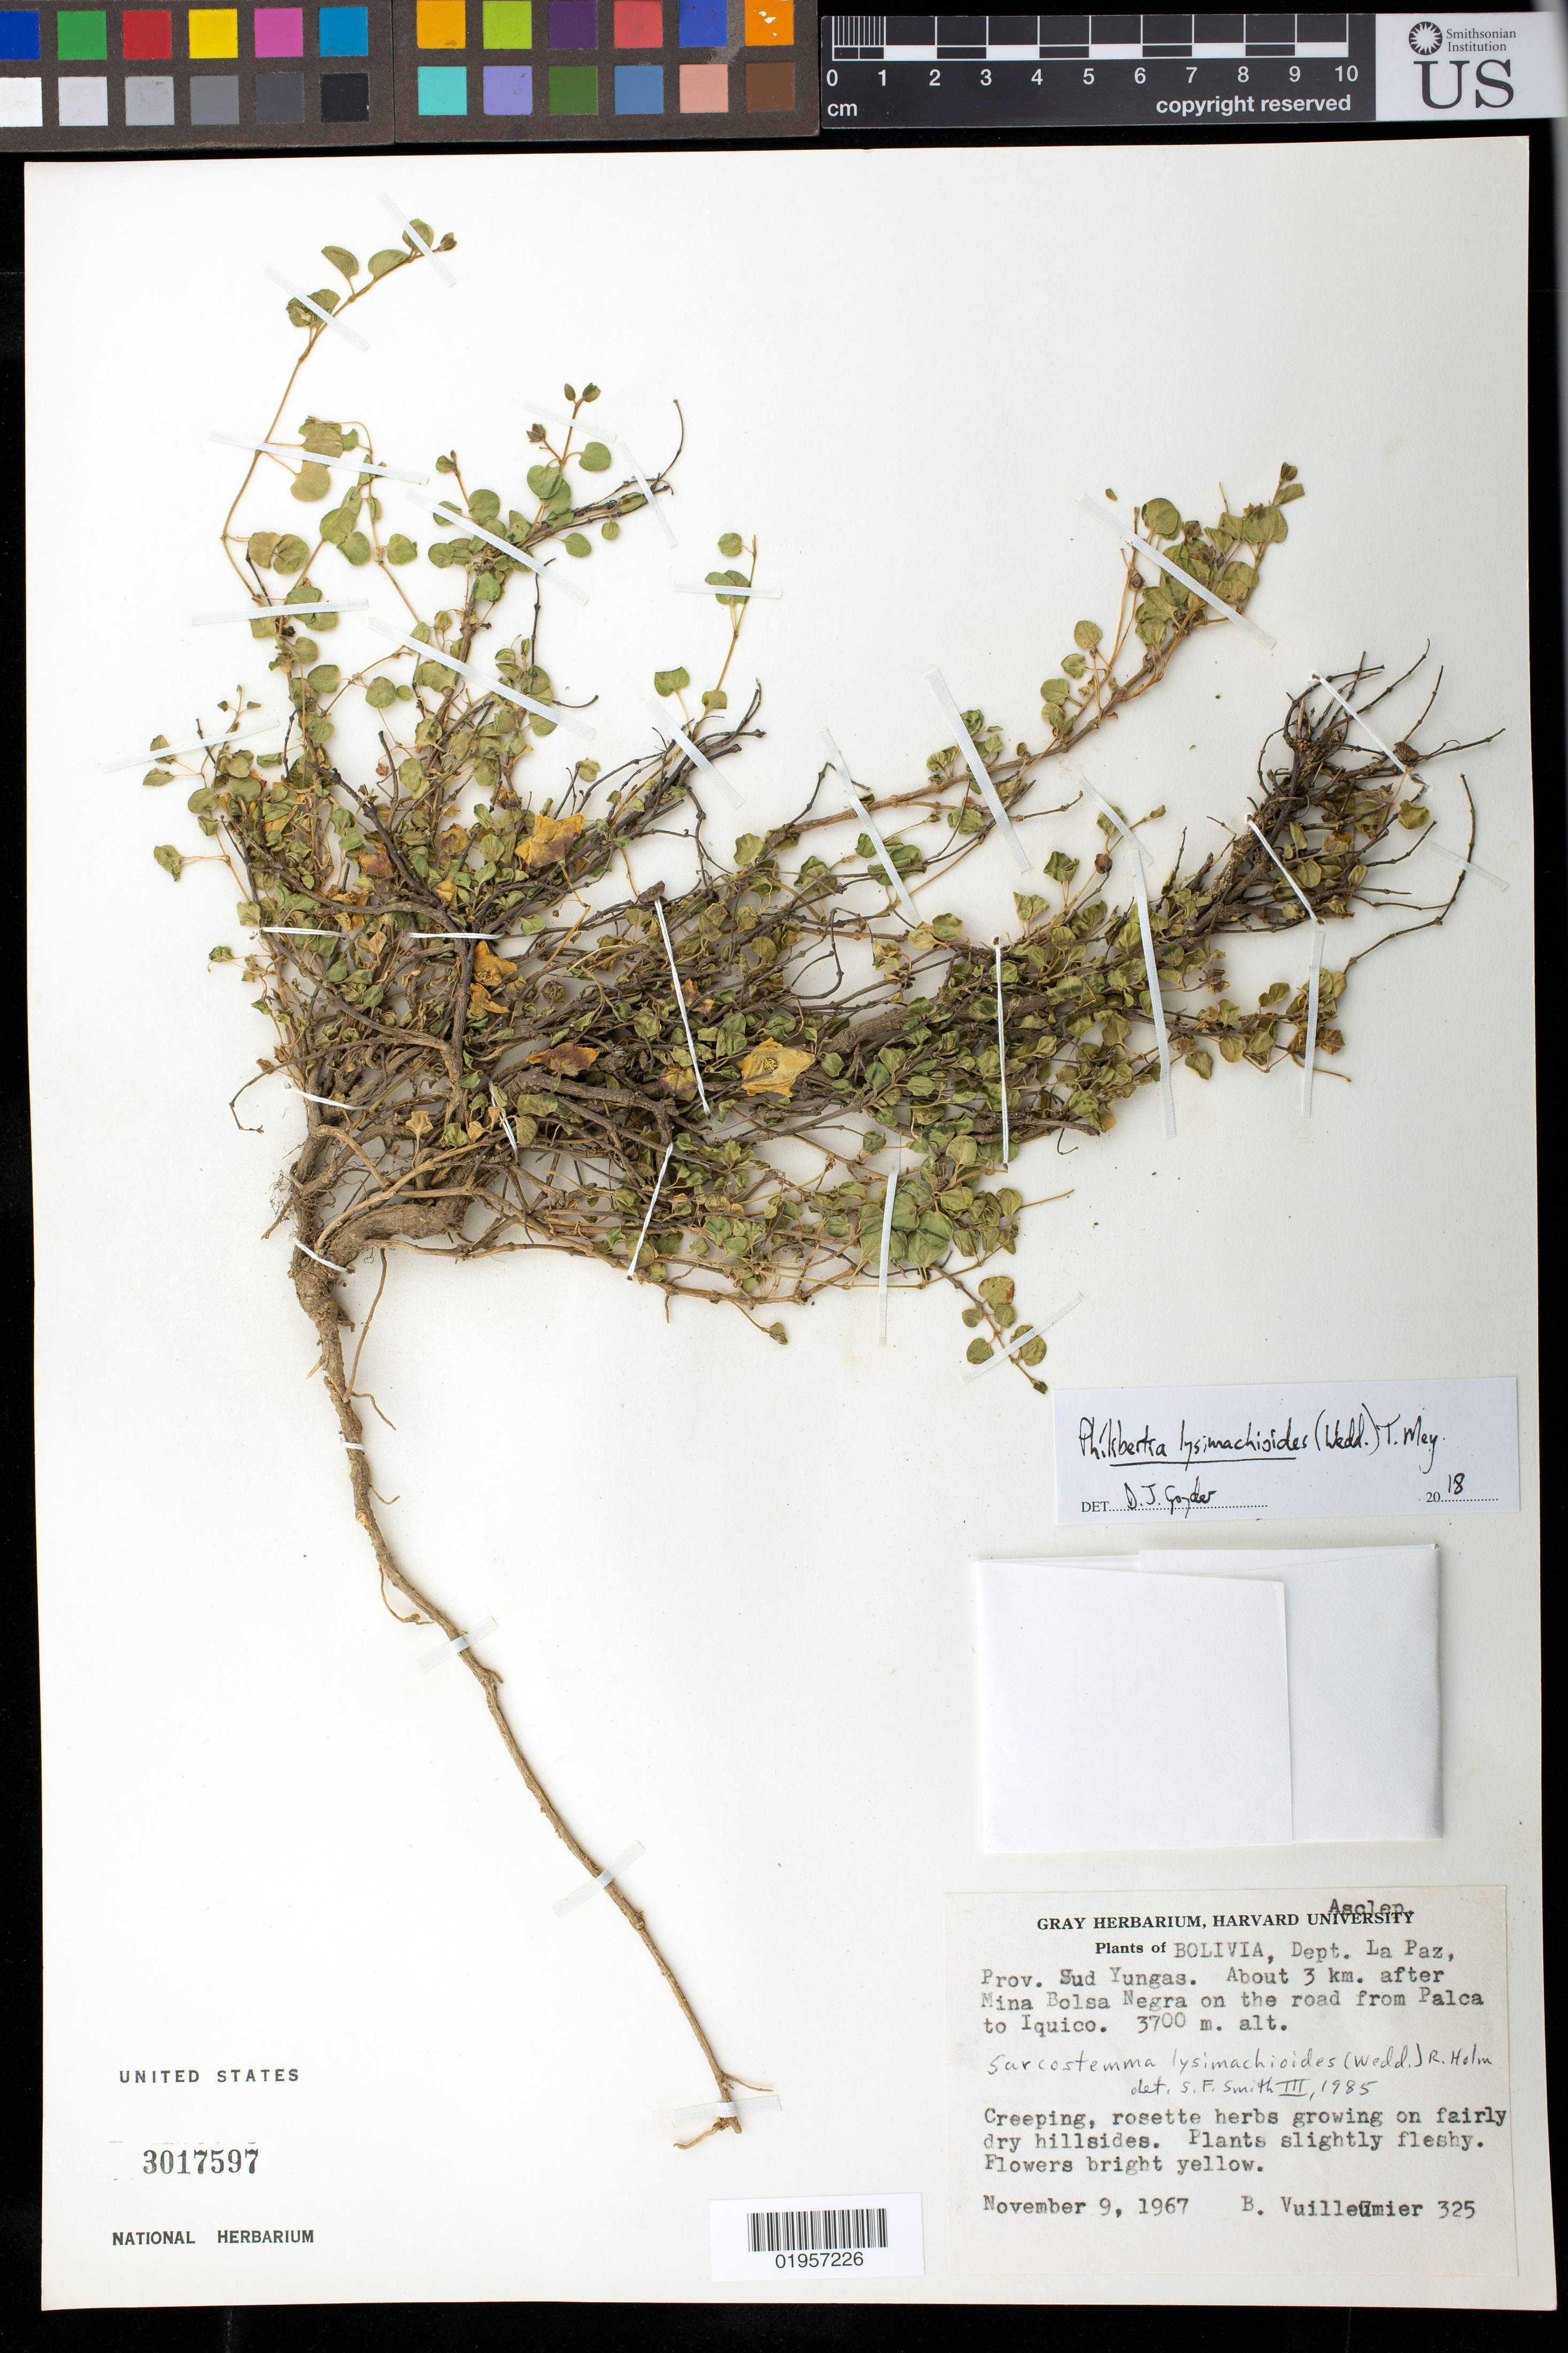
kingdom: Plantae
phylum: Tracheophyta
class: Magnoliopsida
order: Gentianales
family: Apocynaceae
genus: Philibertia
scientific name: Philibertia lysimachioides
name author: (Wedd.) T. Mey.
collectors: B. Vuilleumier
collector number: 325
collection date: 1967-11-09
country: Bolivia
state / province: La Paz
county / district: Sud Yungas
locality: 3 km after Mina Bolsa Negra on the road from Palca to Iquico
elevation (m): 3700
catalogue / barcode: US 3017597